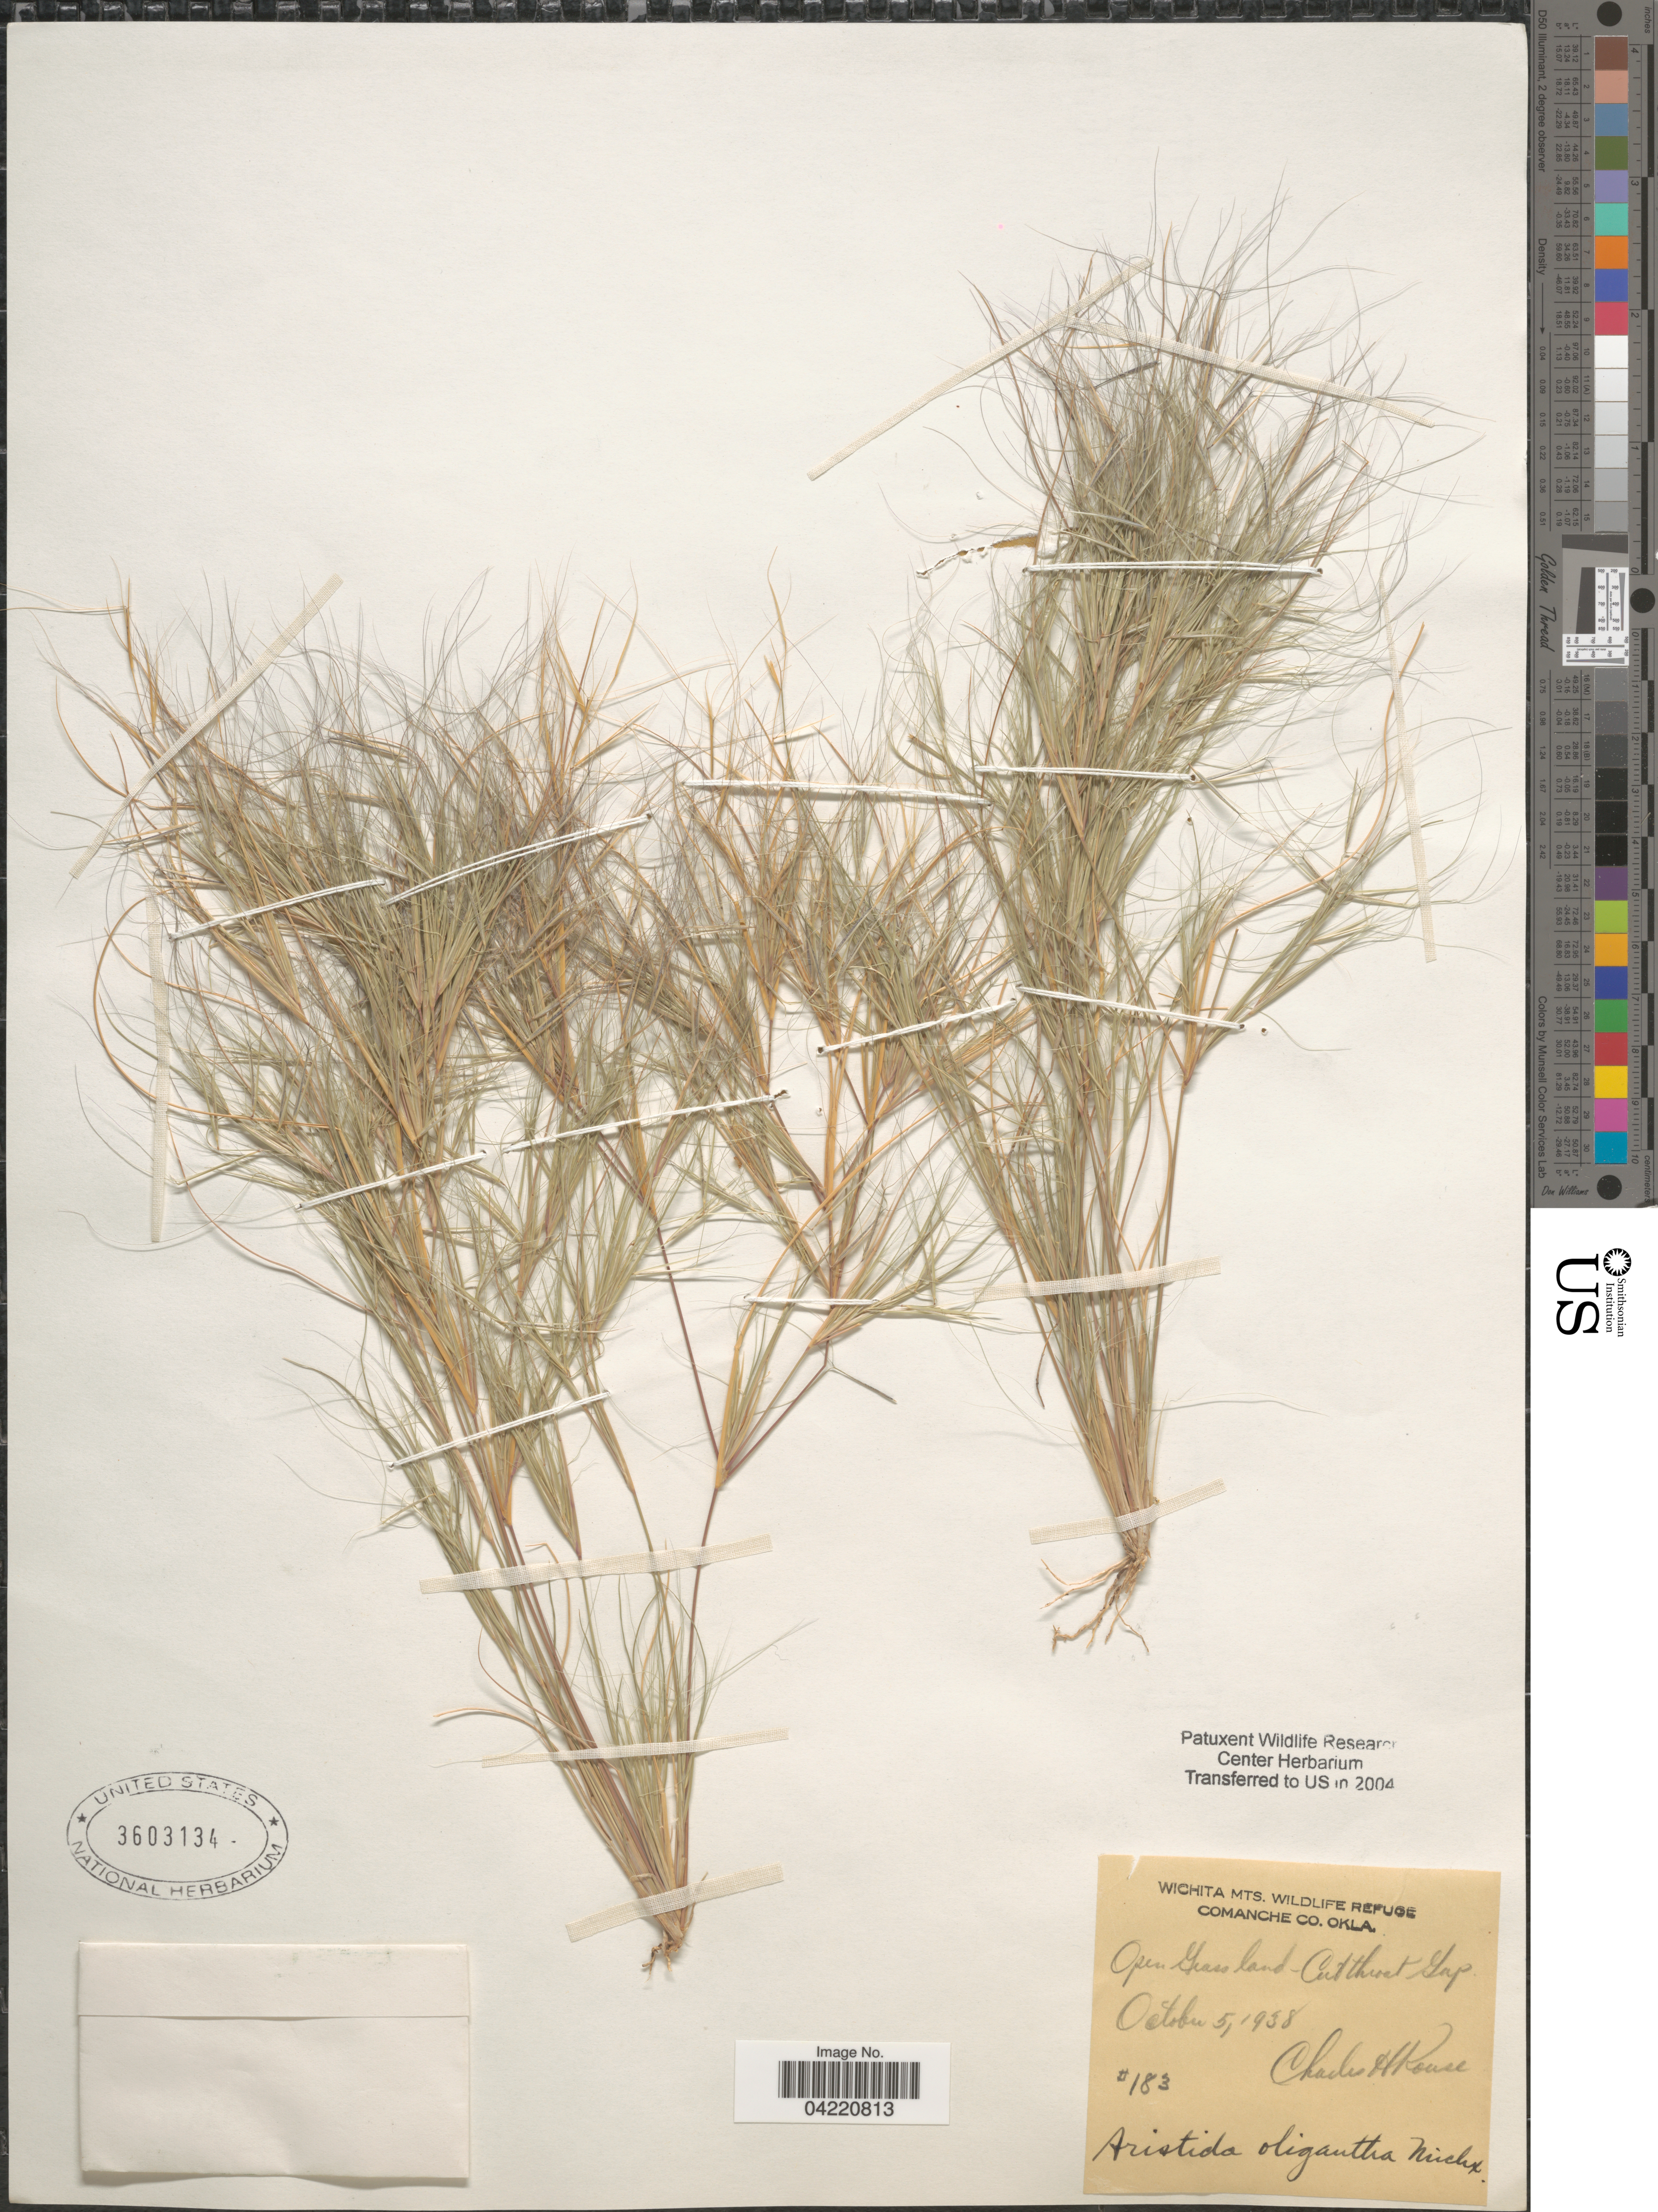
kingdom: Plantae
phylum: Tracheophyta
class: Liliopsida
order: Poales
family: Poaceae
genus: Aristida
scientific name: Aristida oligantha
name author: Michx.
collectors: C. Rouse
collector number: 183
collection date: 1938-10-05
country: United States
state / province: Oklahoma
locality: Wichita Mts. Wildlife Refuge Comanche Co. Open grassland. Cutthroat Gap.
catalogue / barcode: US 3603134